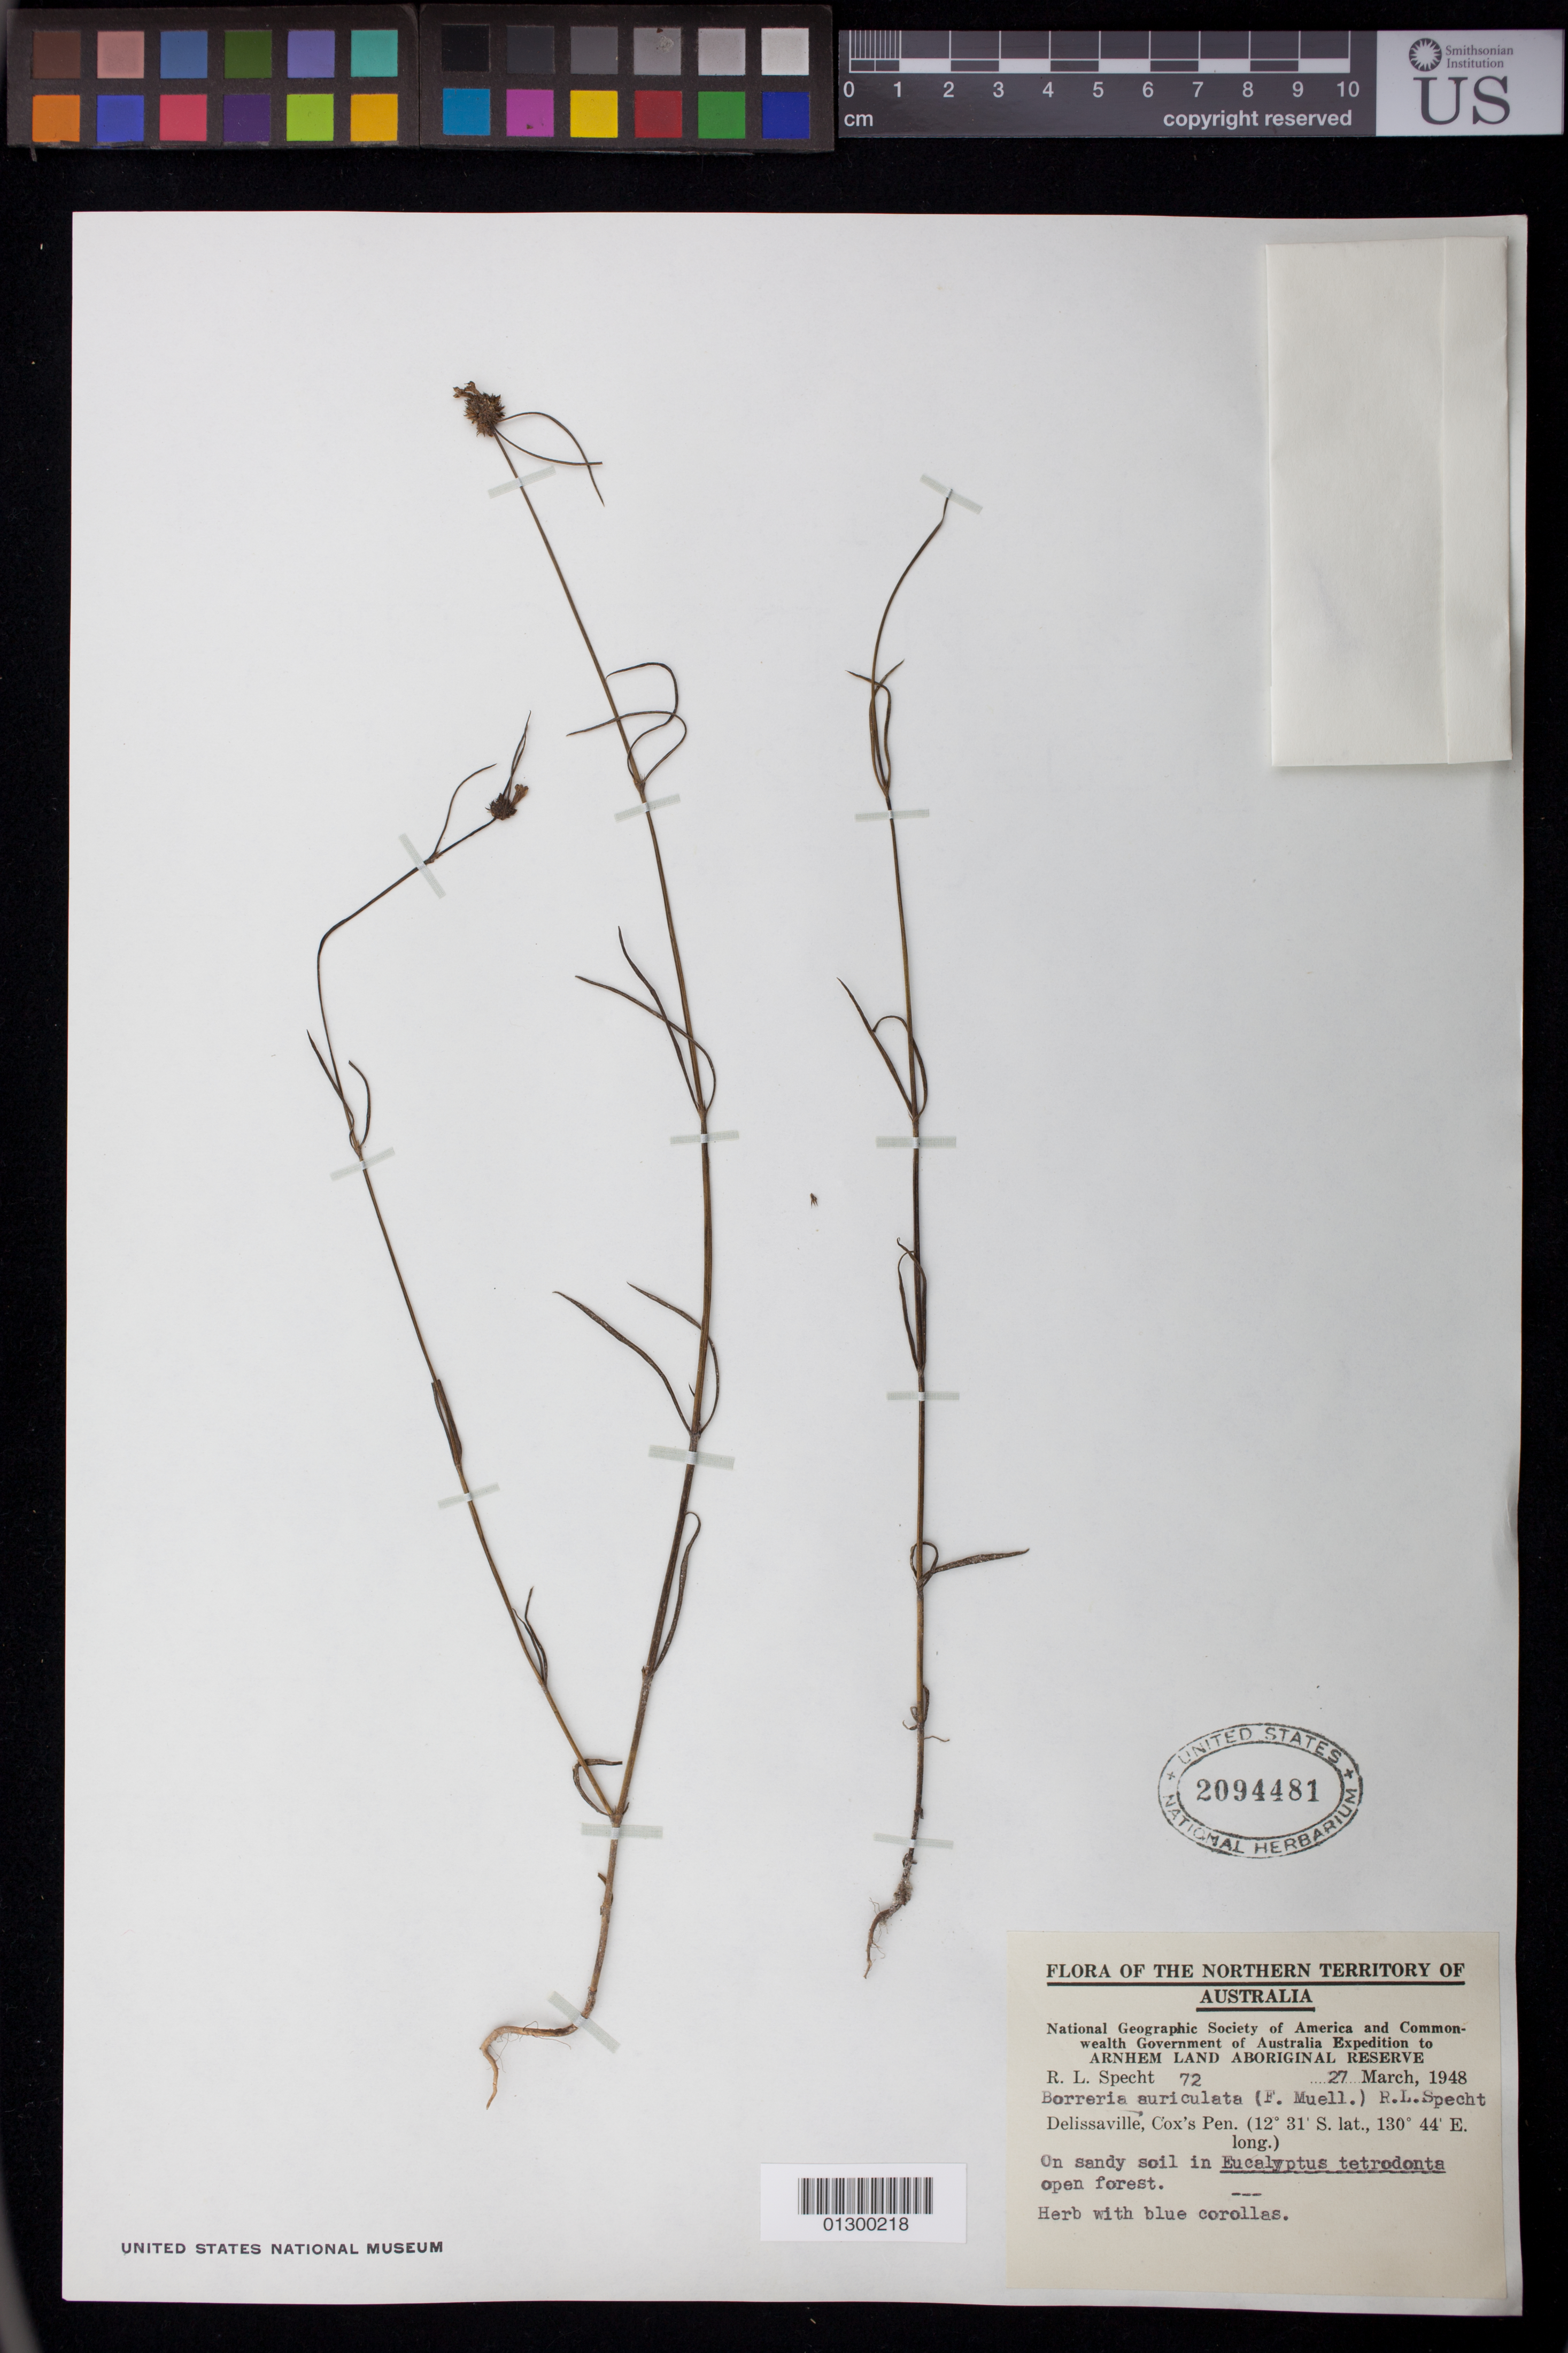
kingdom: Plantae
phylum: Tracheophyta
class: Magnoliopsida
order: Gentianales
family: Rubiaceae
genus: Borreria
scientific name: Borreria auriculata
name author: Brandegee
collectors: R. L. Specht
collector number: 72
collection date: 1948-03-27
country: Australia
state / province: Northern Territory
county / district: Belyuen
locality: Cox's Pen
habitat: On sandy soil in Eucalyptus tetrodonta open forest.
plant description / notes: Herb with blue corollas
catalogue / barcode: US 2094481